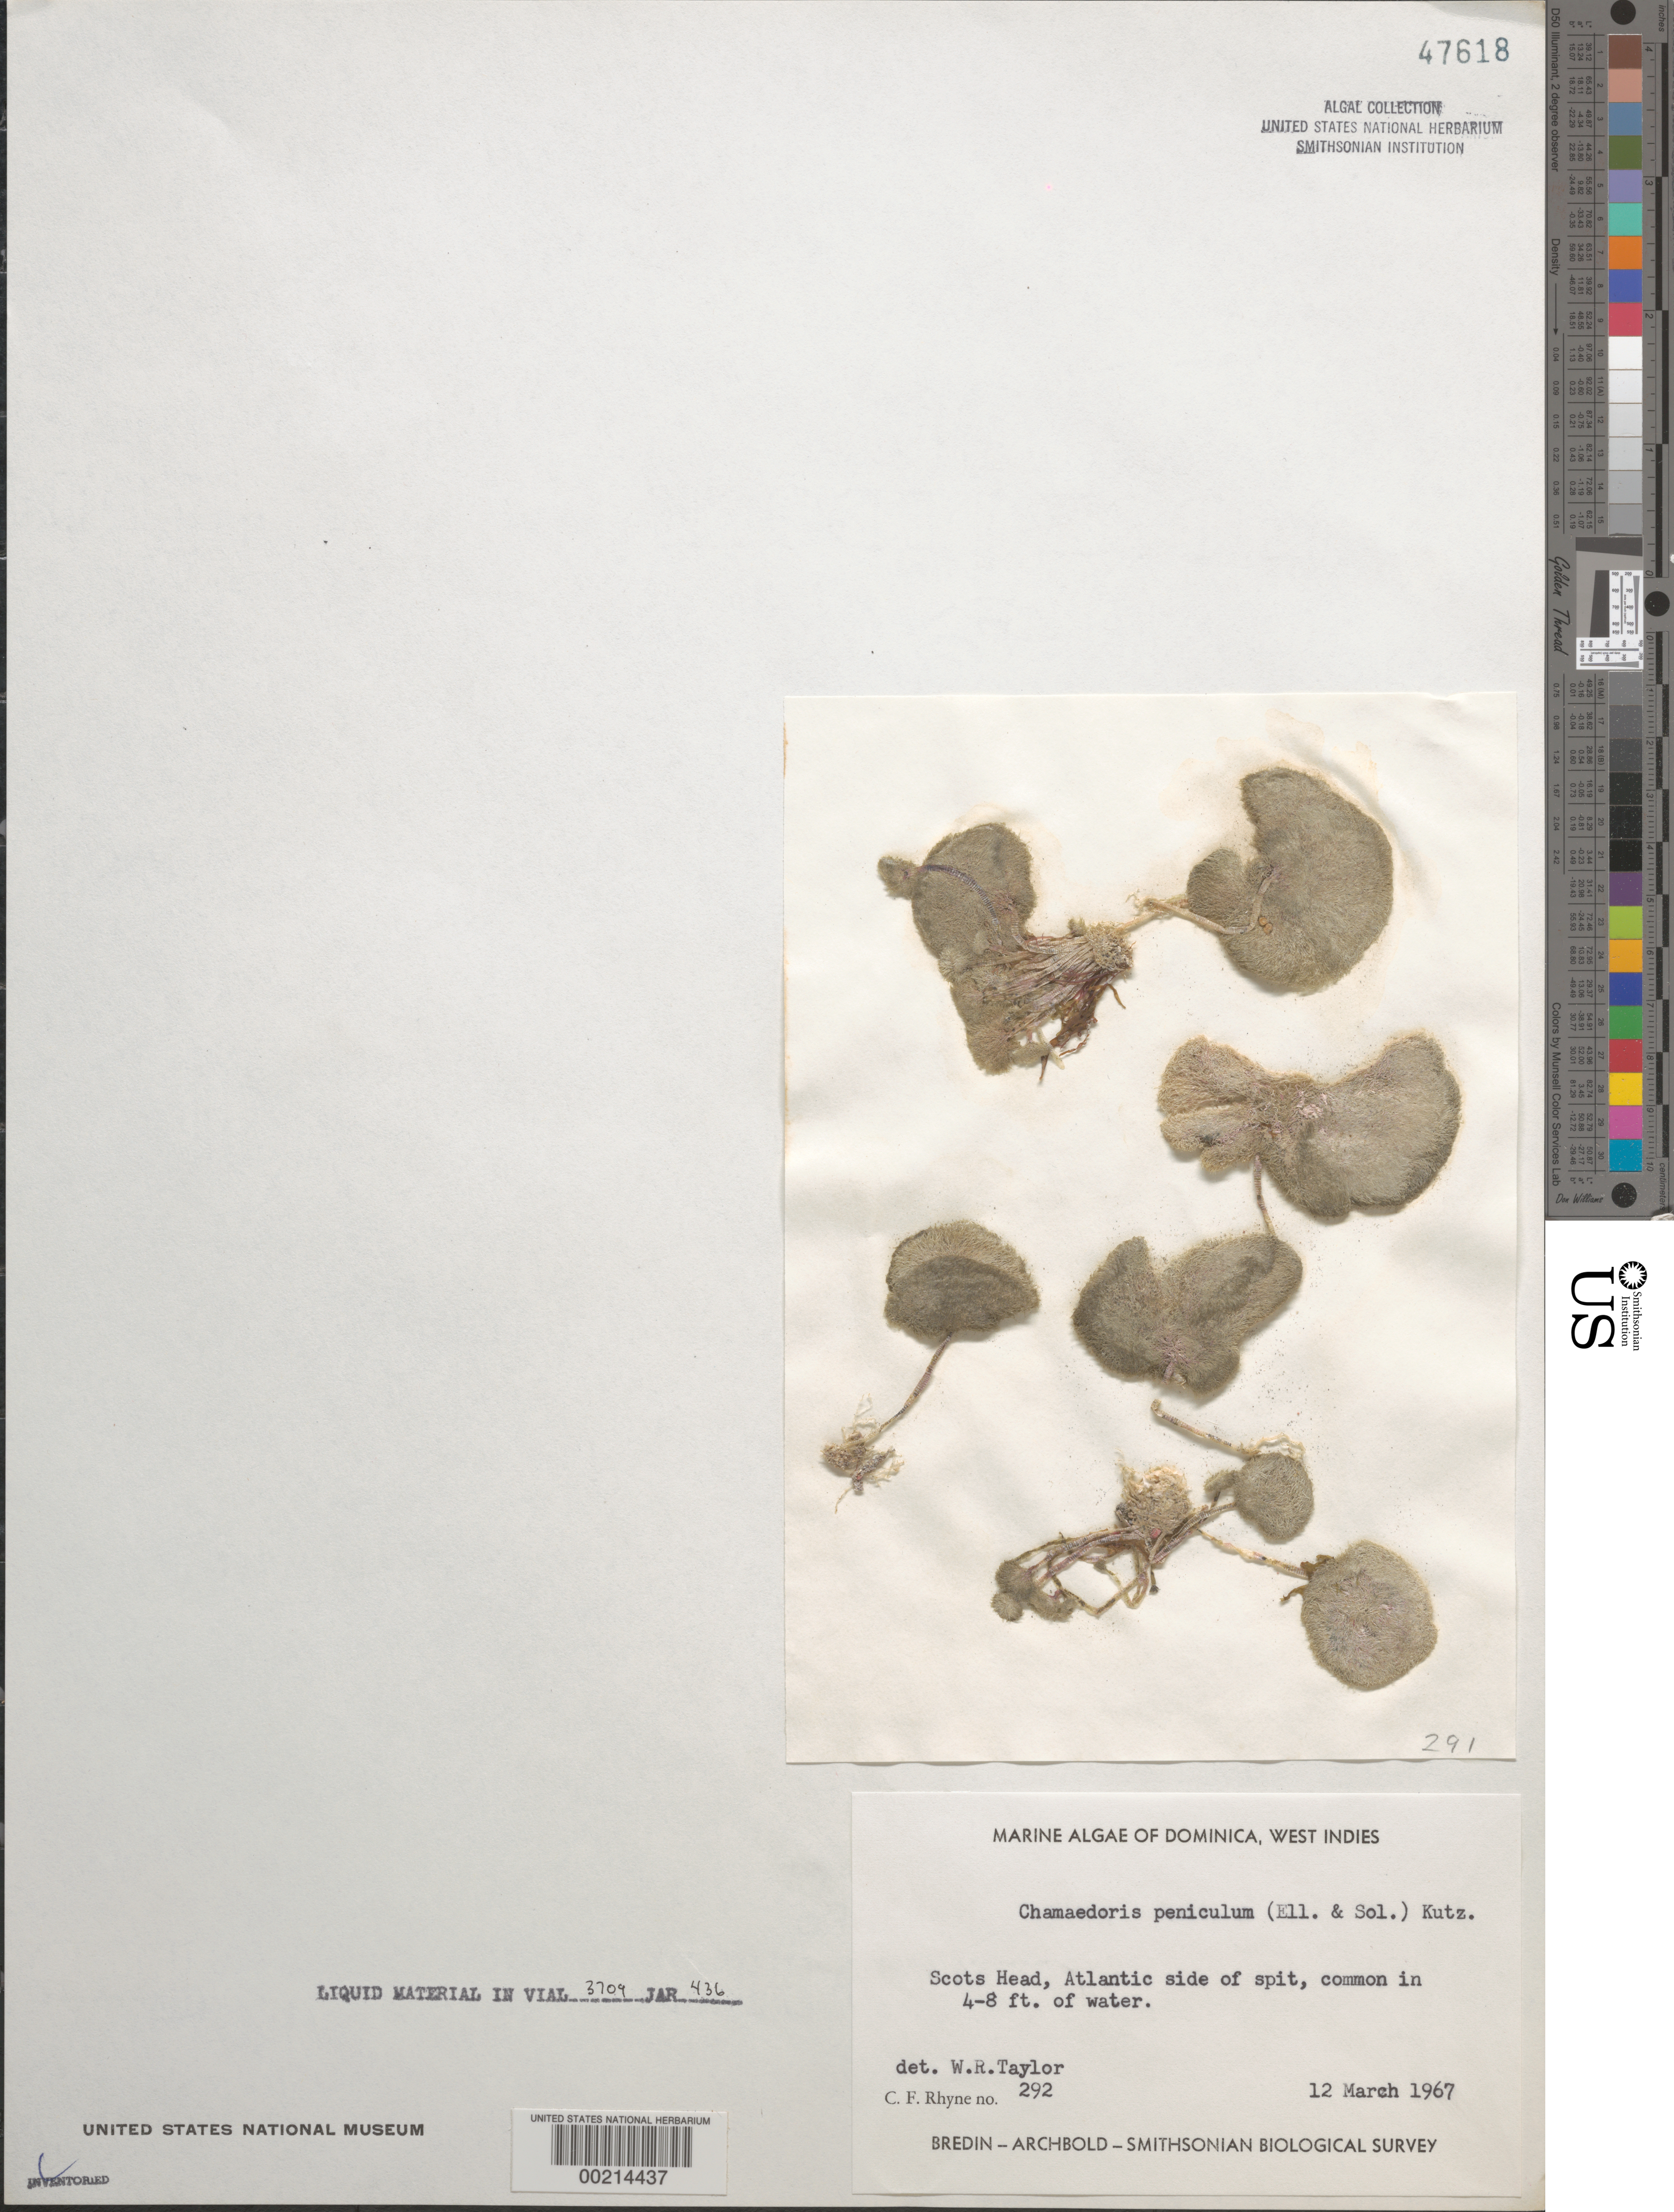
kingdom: Plantae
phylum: Chlorophyta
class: Ulvophyceae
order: Siphonocladales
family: Siphonocladaceae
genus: Chamaedoris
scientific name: Chamaedoris peniculum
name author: (J. Ellis & Sol.) Kuntze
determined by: Taylor, William R.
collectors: C. Rhyne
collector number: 292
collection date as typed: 12 Mar 1967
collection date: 1967-03-12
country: Dominica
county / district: St. Mark's Parish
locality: Scots Head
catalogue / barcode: US 47618